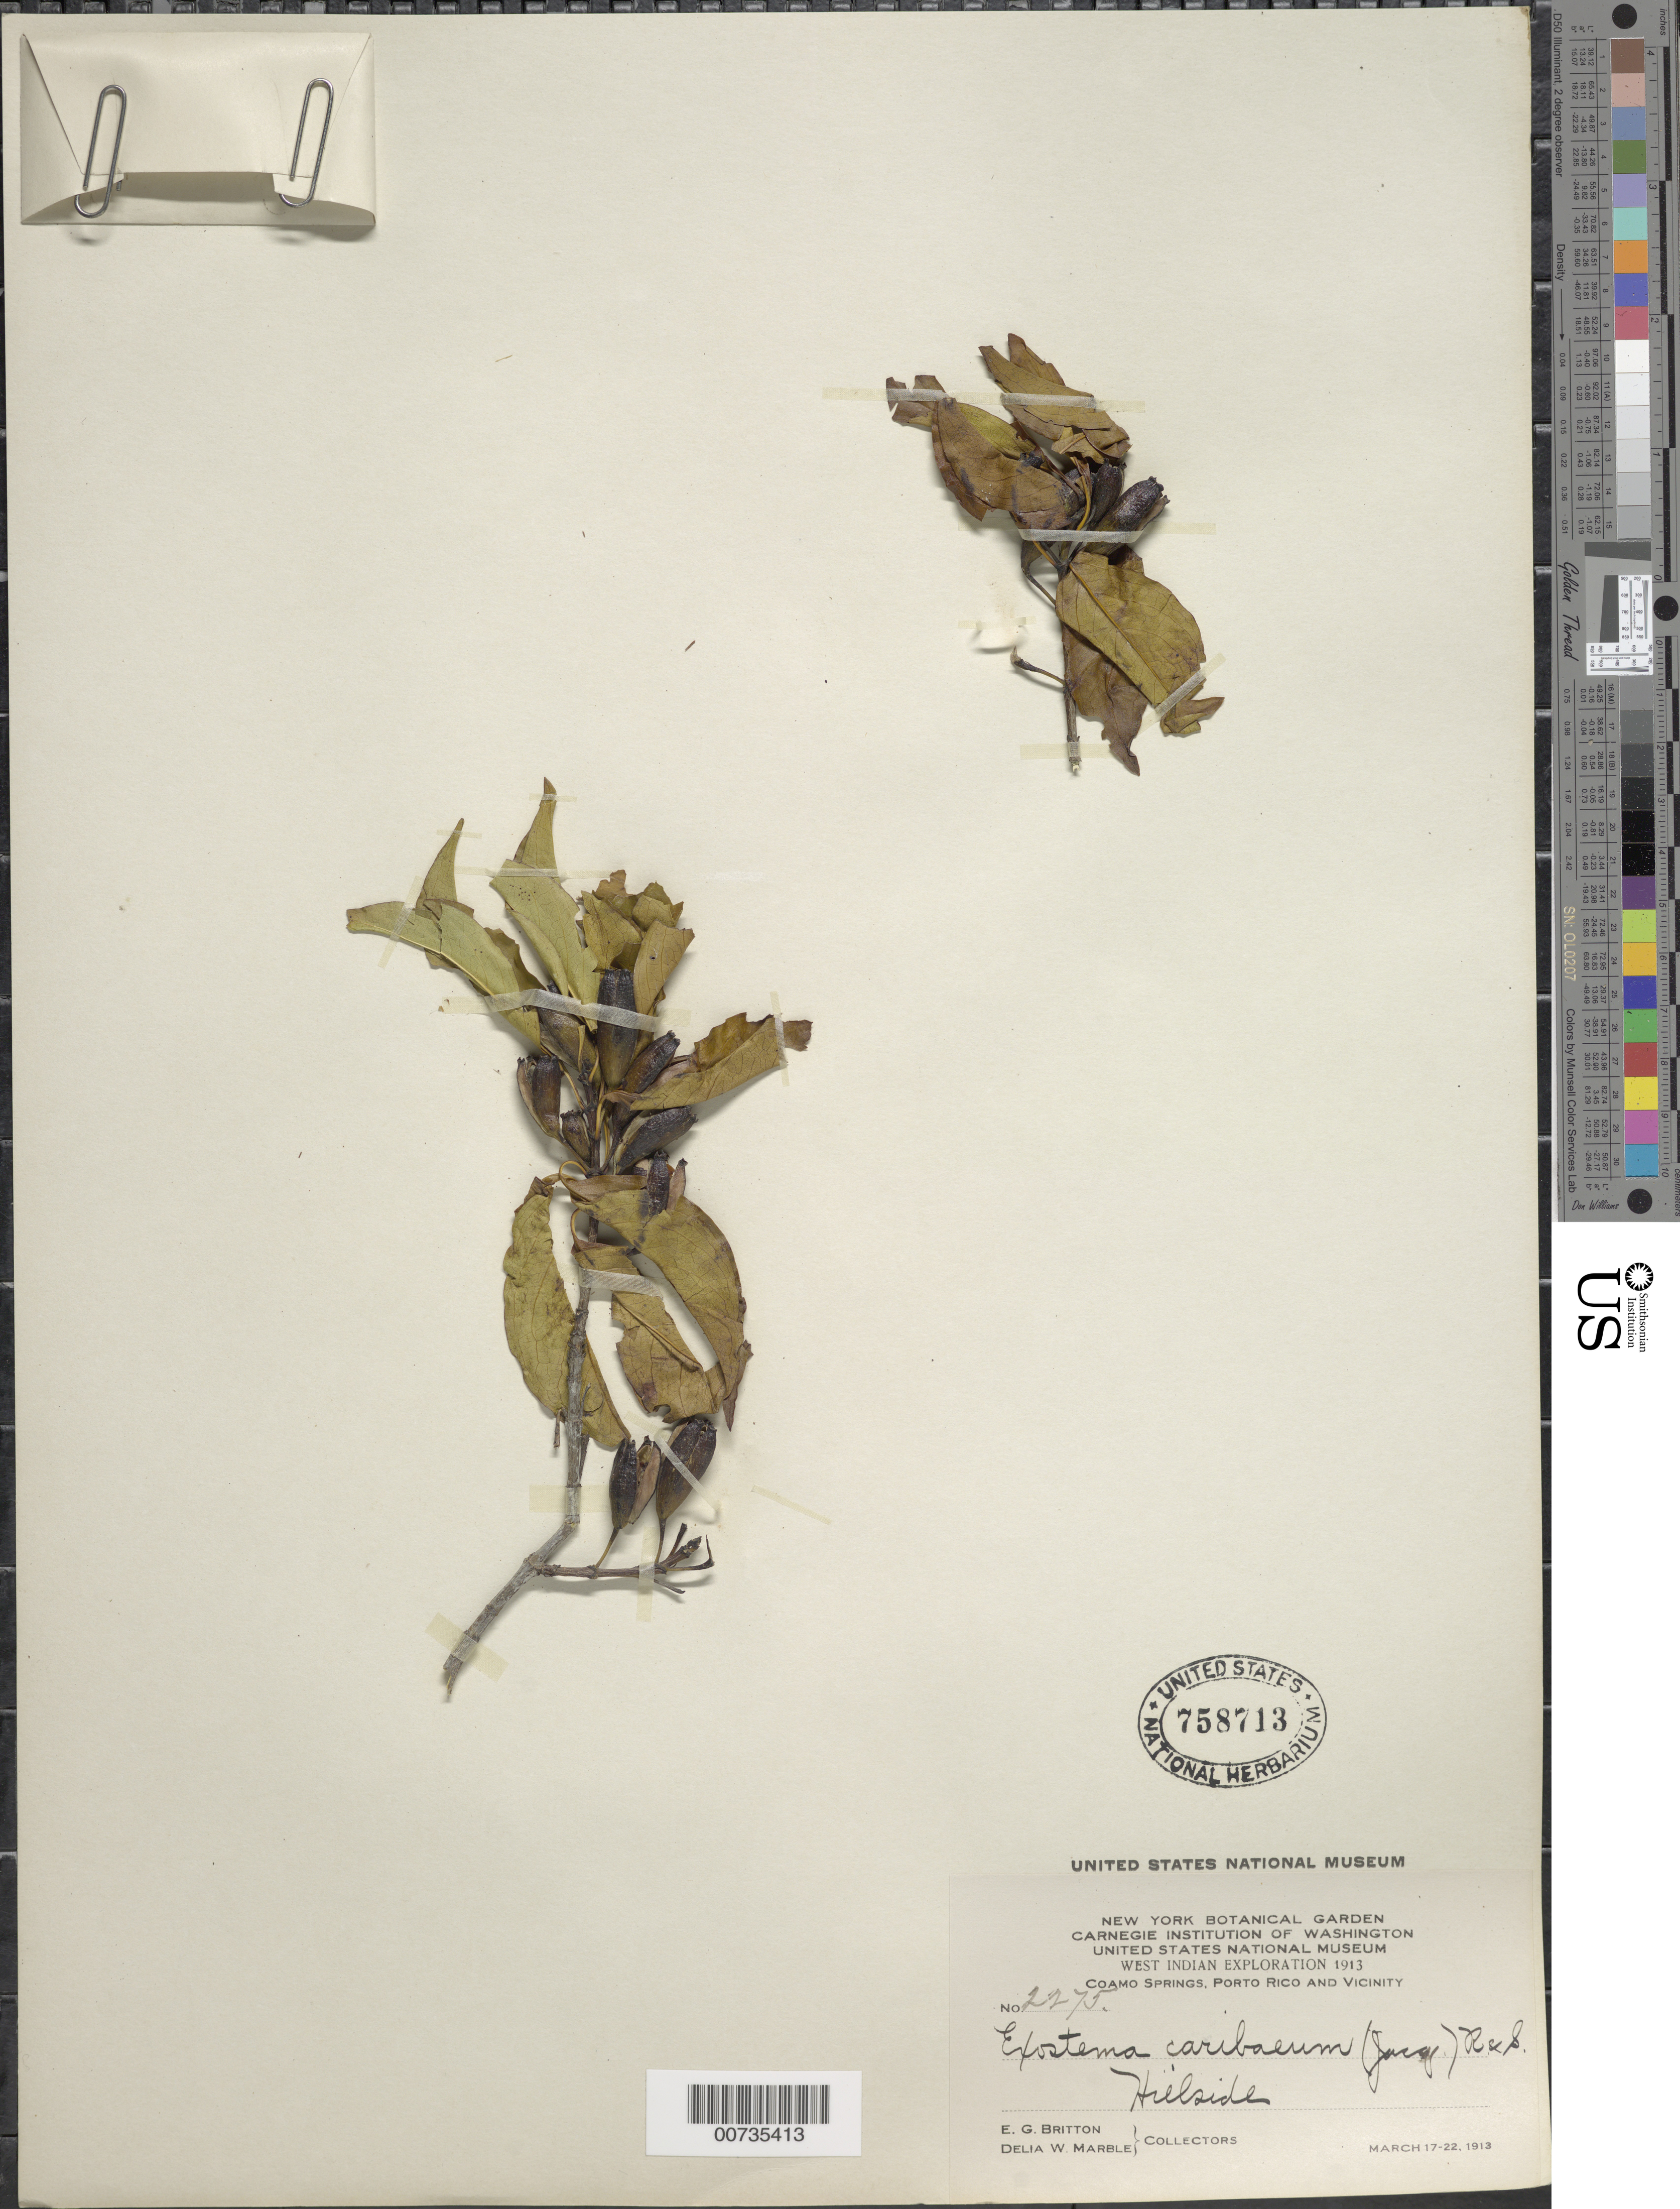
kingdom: Plantae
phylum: Tracheophyta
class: Magnoliopsida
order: Gentianales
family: Rubiaceae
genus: Exostema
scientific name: Exostema caribaeum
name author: (Jacq.) Roem. & Schult.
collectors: N. Britton & D. W. Marble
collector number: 2275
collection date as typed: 17 Mar 1913 to 22 Mar 1913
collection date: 1913-03-17/1913-03-22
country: Puerto Rico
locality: Vicinity of Coamo Springs.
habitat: Hillside.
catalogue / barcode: US 758713